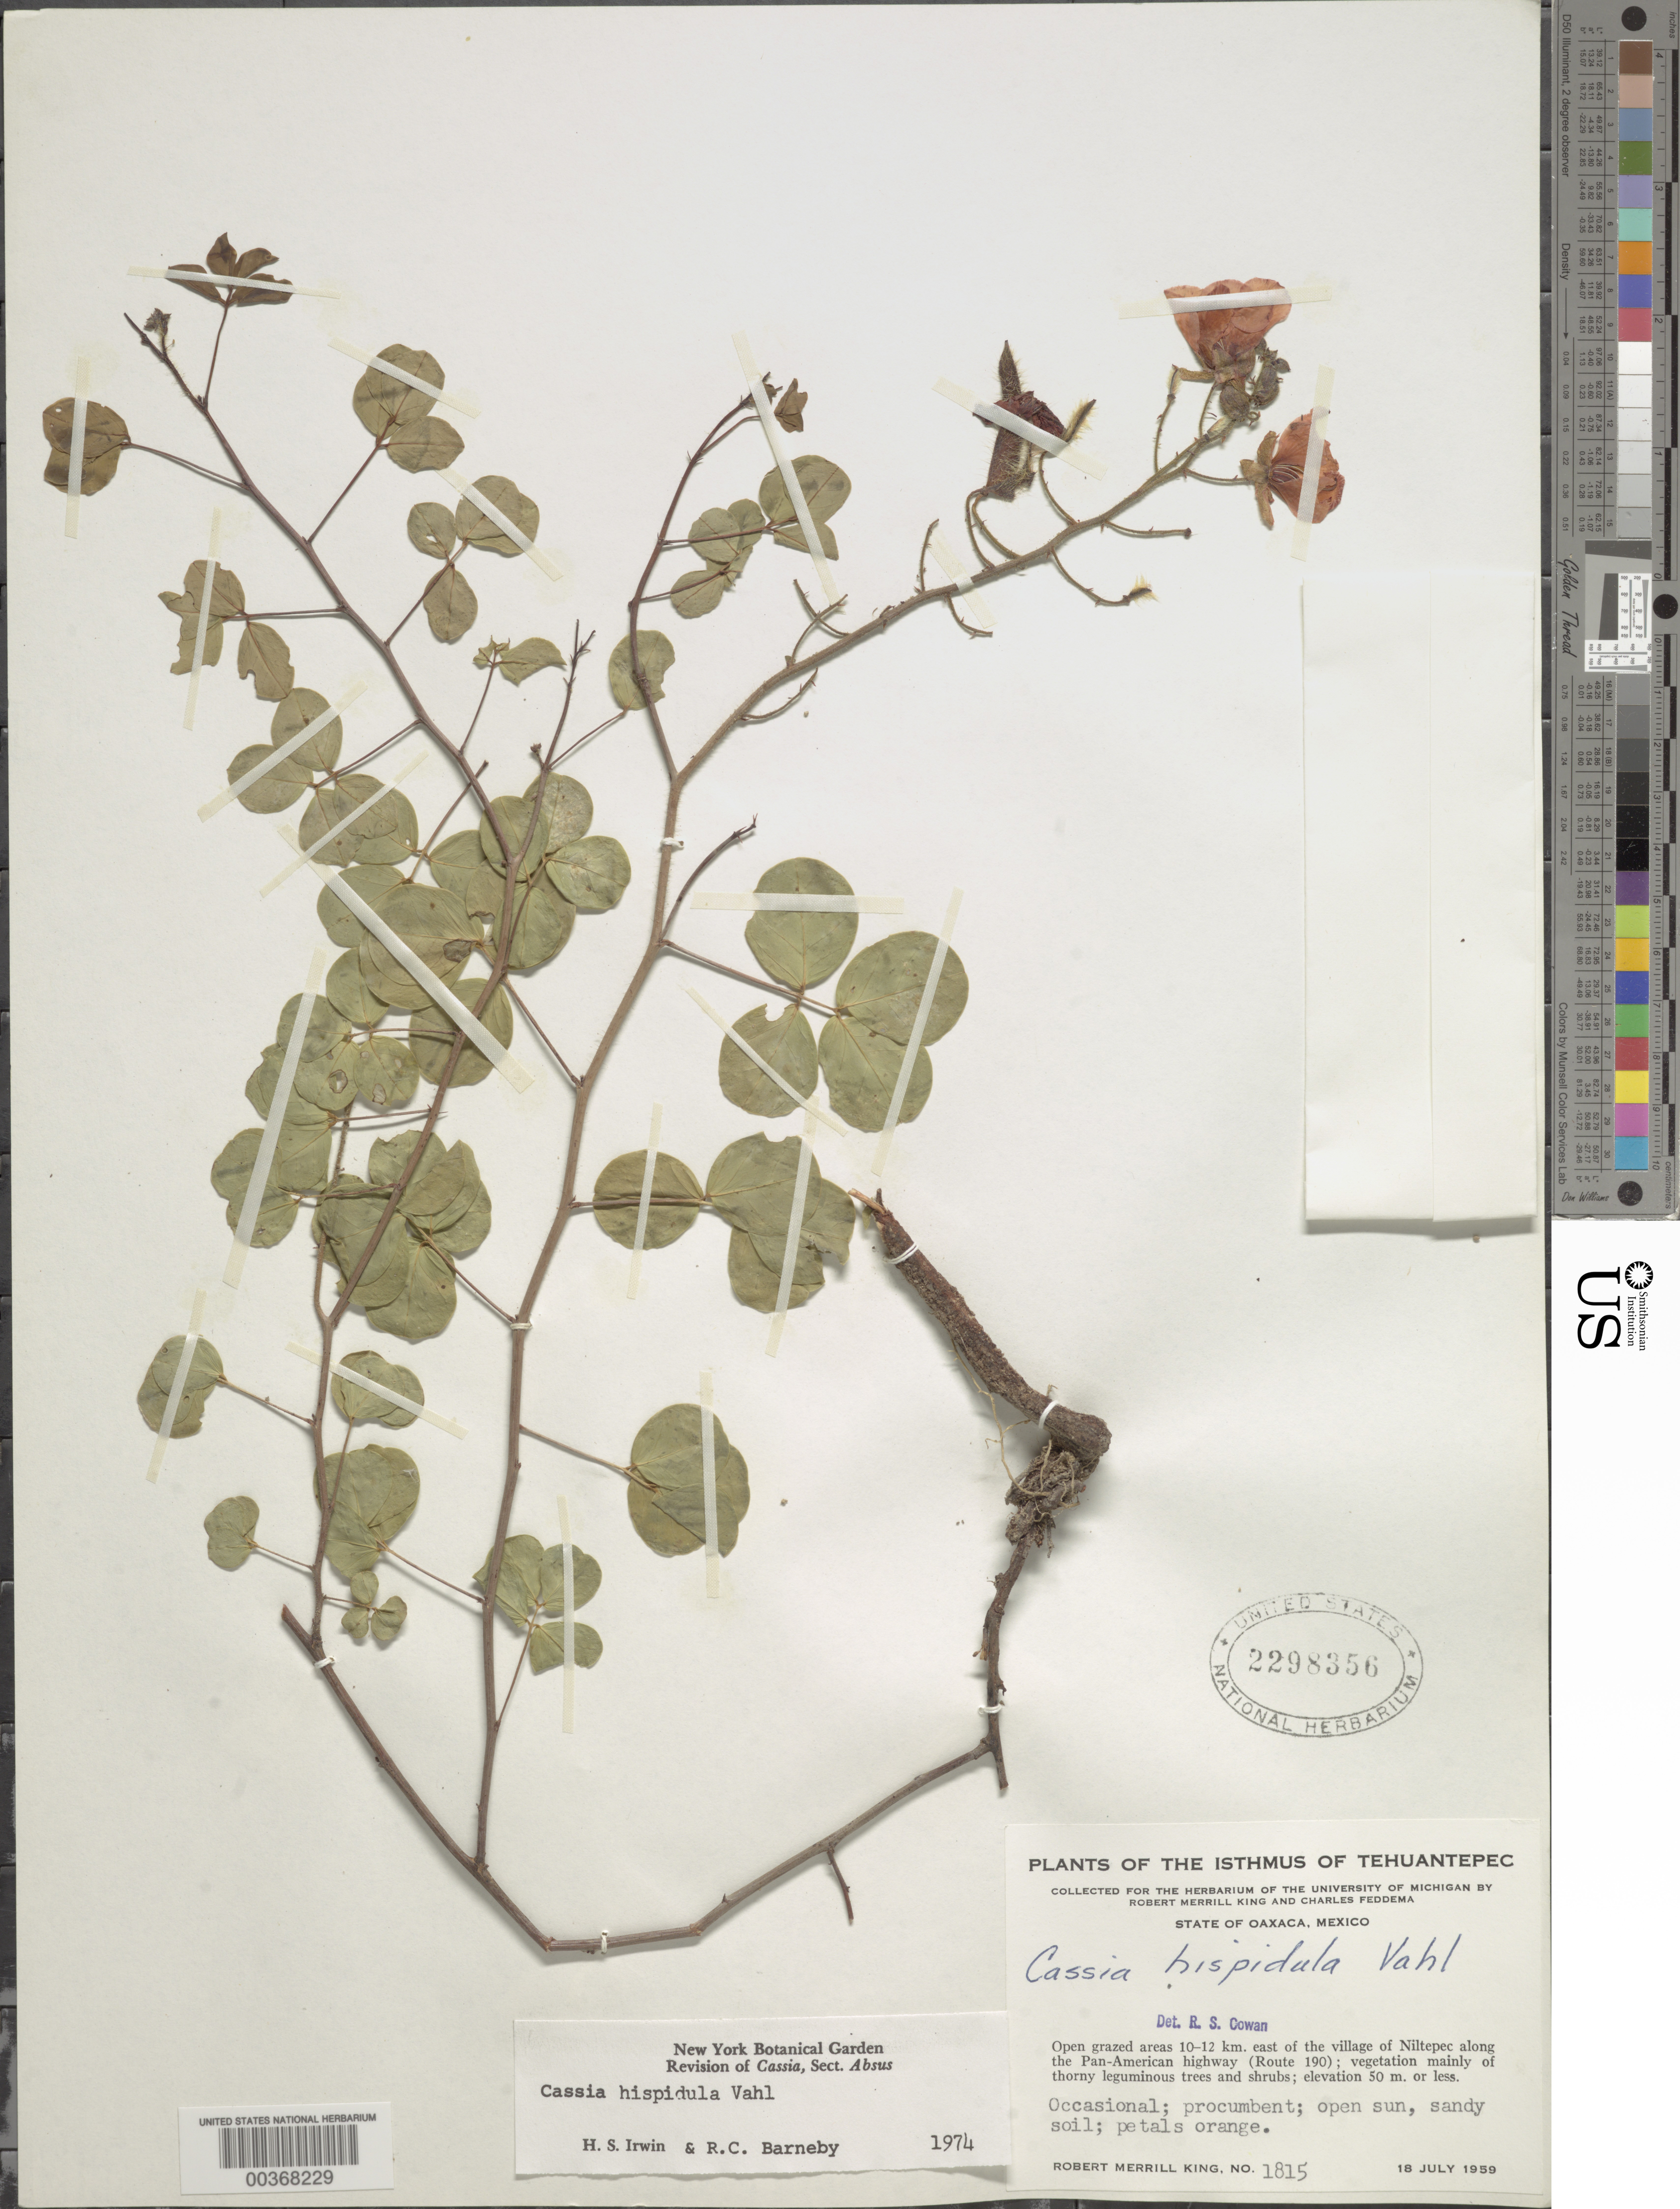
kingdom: Plantae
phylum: Tracheophyta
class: Magnoliopsida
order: Fabales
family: Fabaceae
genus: Chamaecrista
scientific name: Chamaecrista hispidula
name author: (Vahl) H.S. Irwin & Barneby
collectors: R. M. King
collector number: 1815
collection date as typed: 18 Jul 1959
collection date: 1959-07-18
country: Mexico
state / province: Oaxaca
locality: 10-12 km E of Niltepec along the Pan-American Highway, route 190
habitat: Open grazed areas; open sun; sandy soil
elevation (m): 50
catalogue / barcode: US 2298356